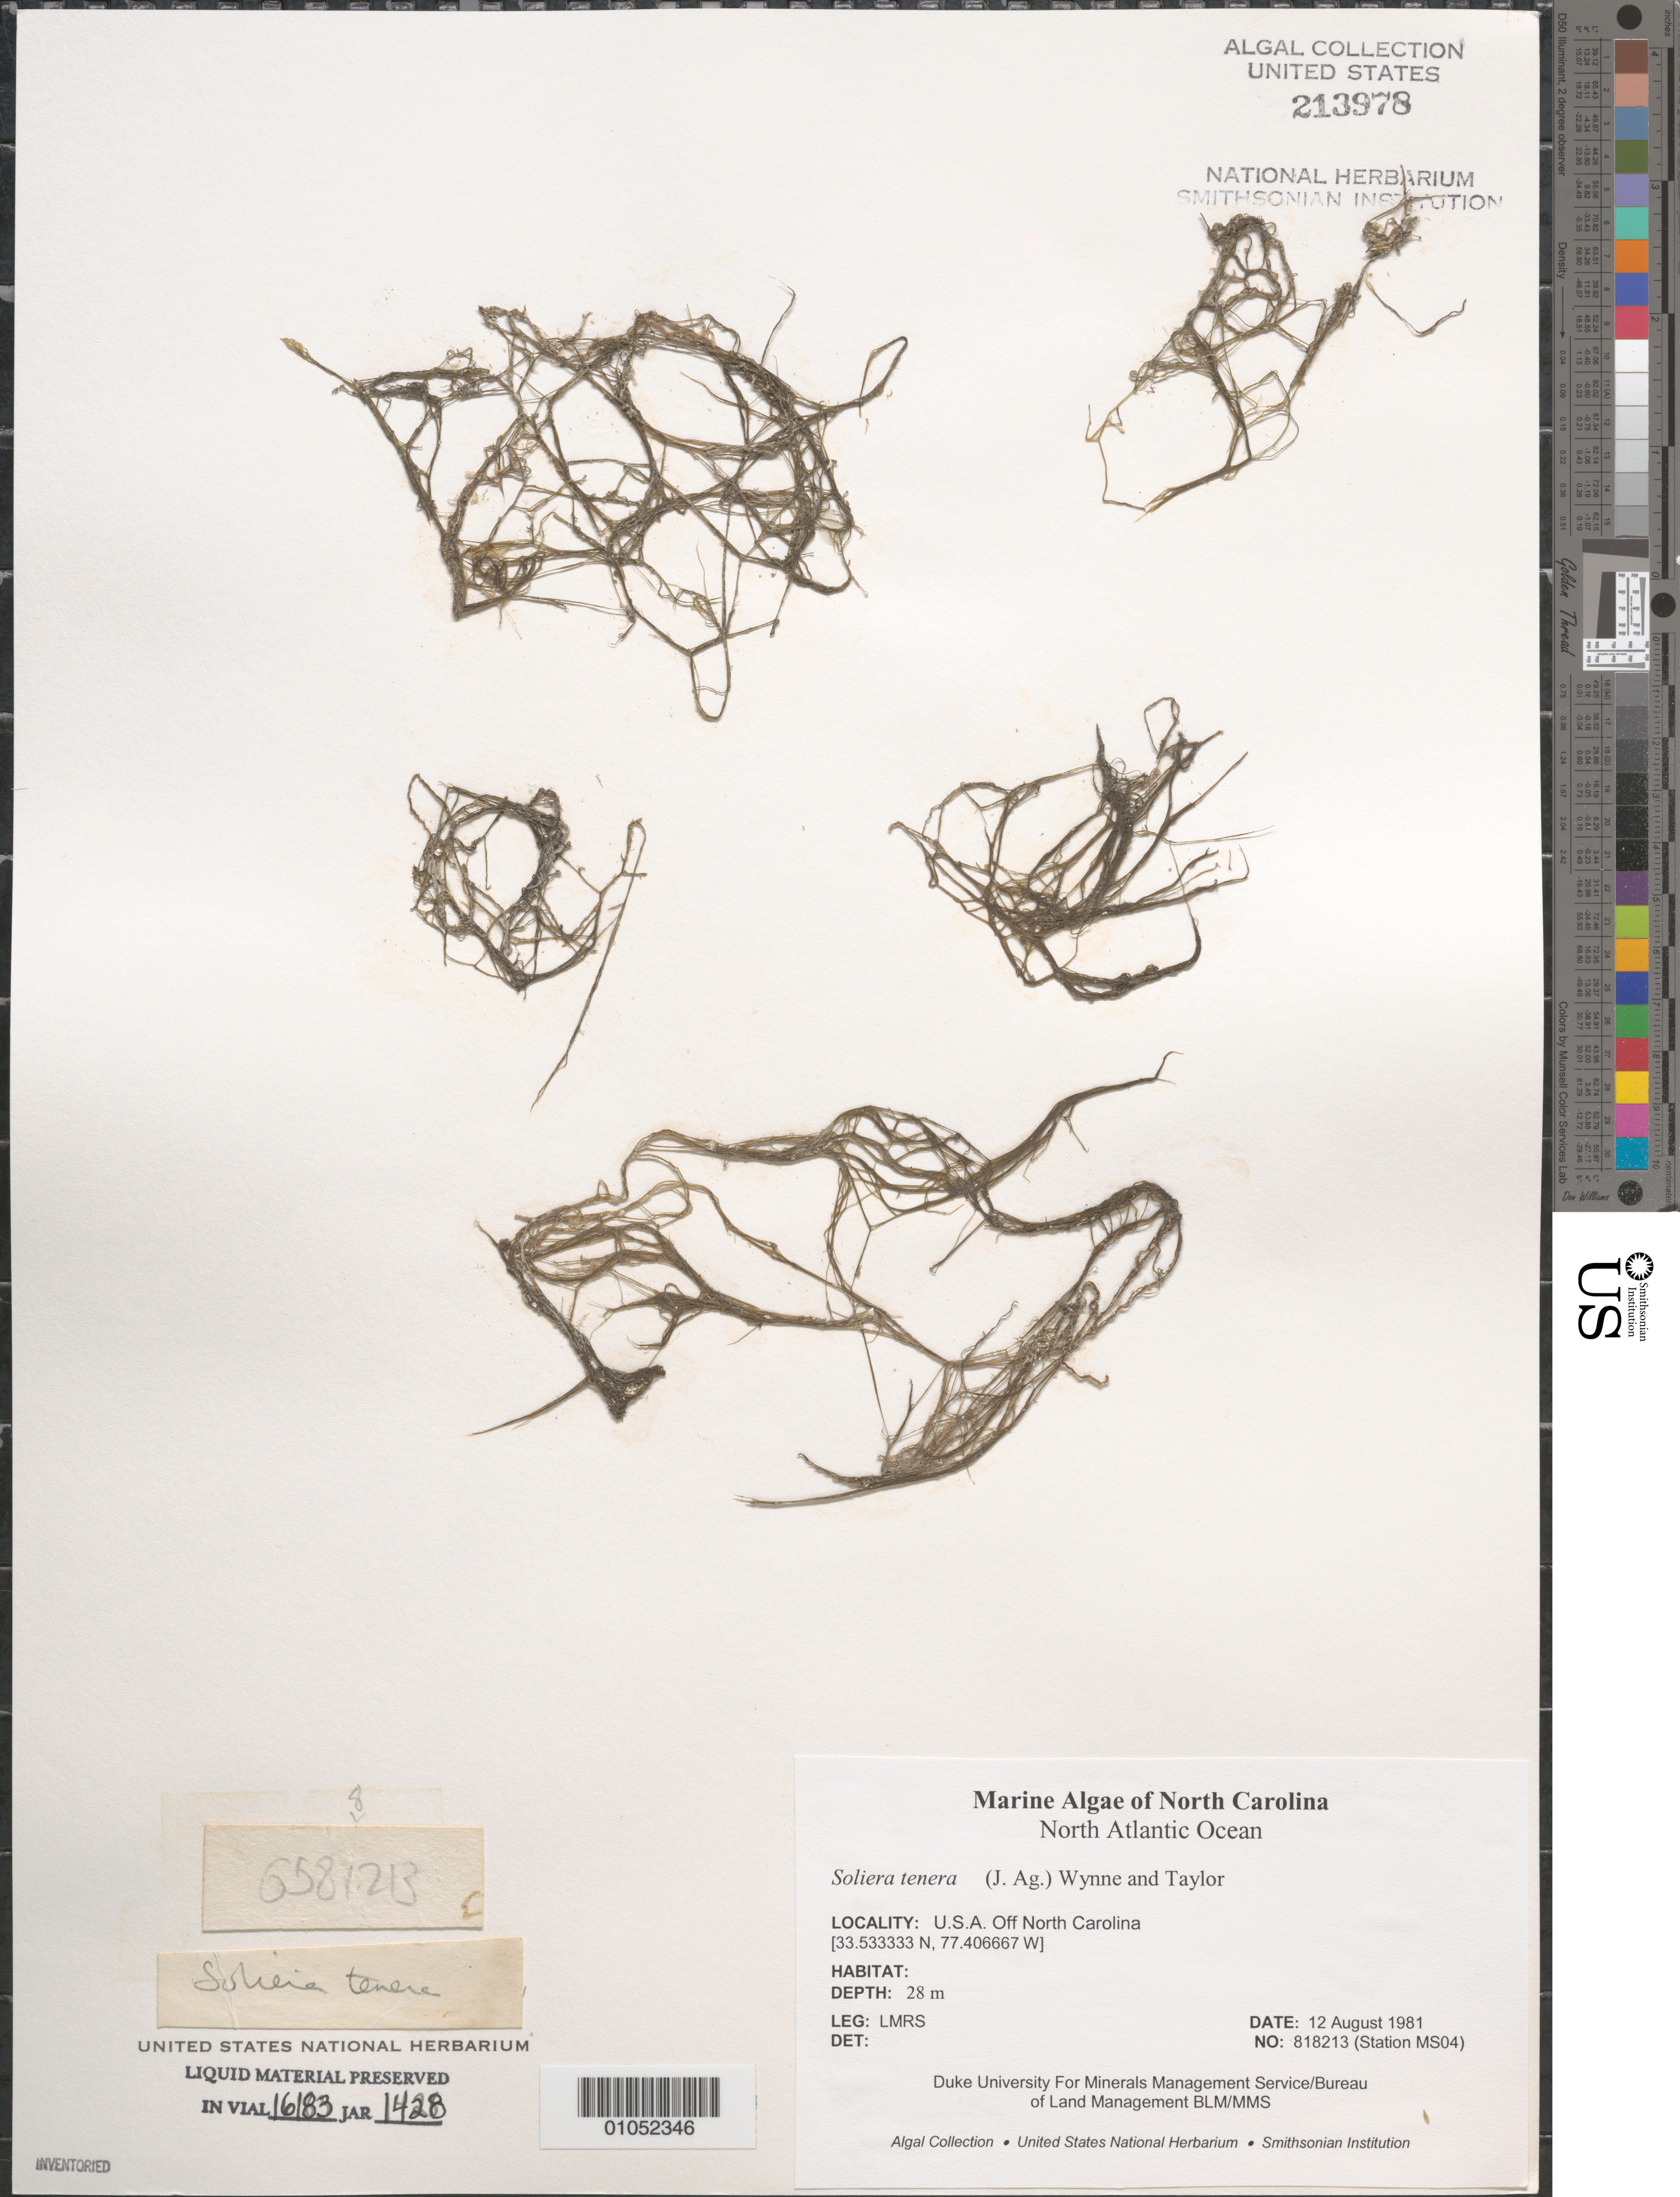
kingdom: Plantae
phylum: Rhodophyta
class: Florideophyceae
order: Gigartinales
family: Solieriaceae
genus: Solieria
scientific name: Solieria filiformis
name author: (Kütz.) P.W. Gabrielson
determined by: Algae name updating Project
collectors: LMRS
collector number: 818213 (Station MS04)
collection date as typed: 12 Aug 1981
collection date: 1981-08-12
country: United States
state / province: North Carolina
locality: North Atlantic Ocean off North Carolina coast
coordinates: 33.533333 N, 77.406667 W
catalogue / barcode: US 213978